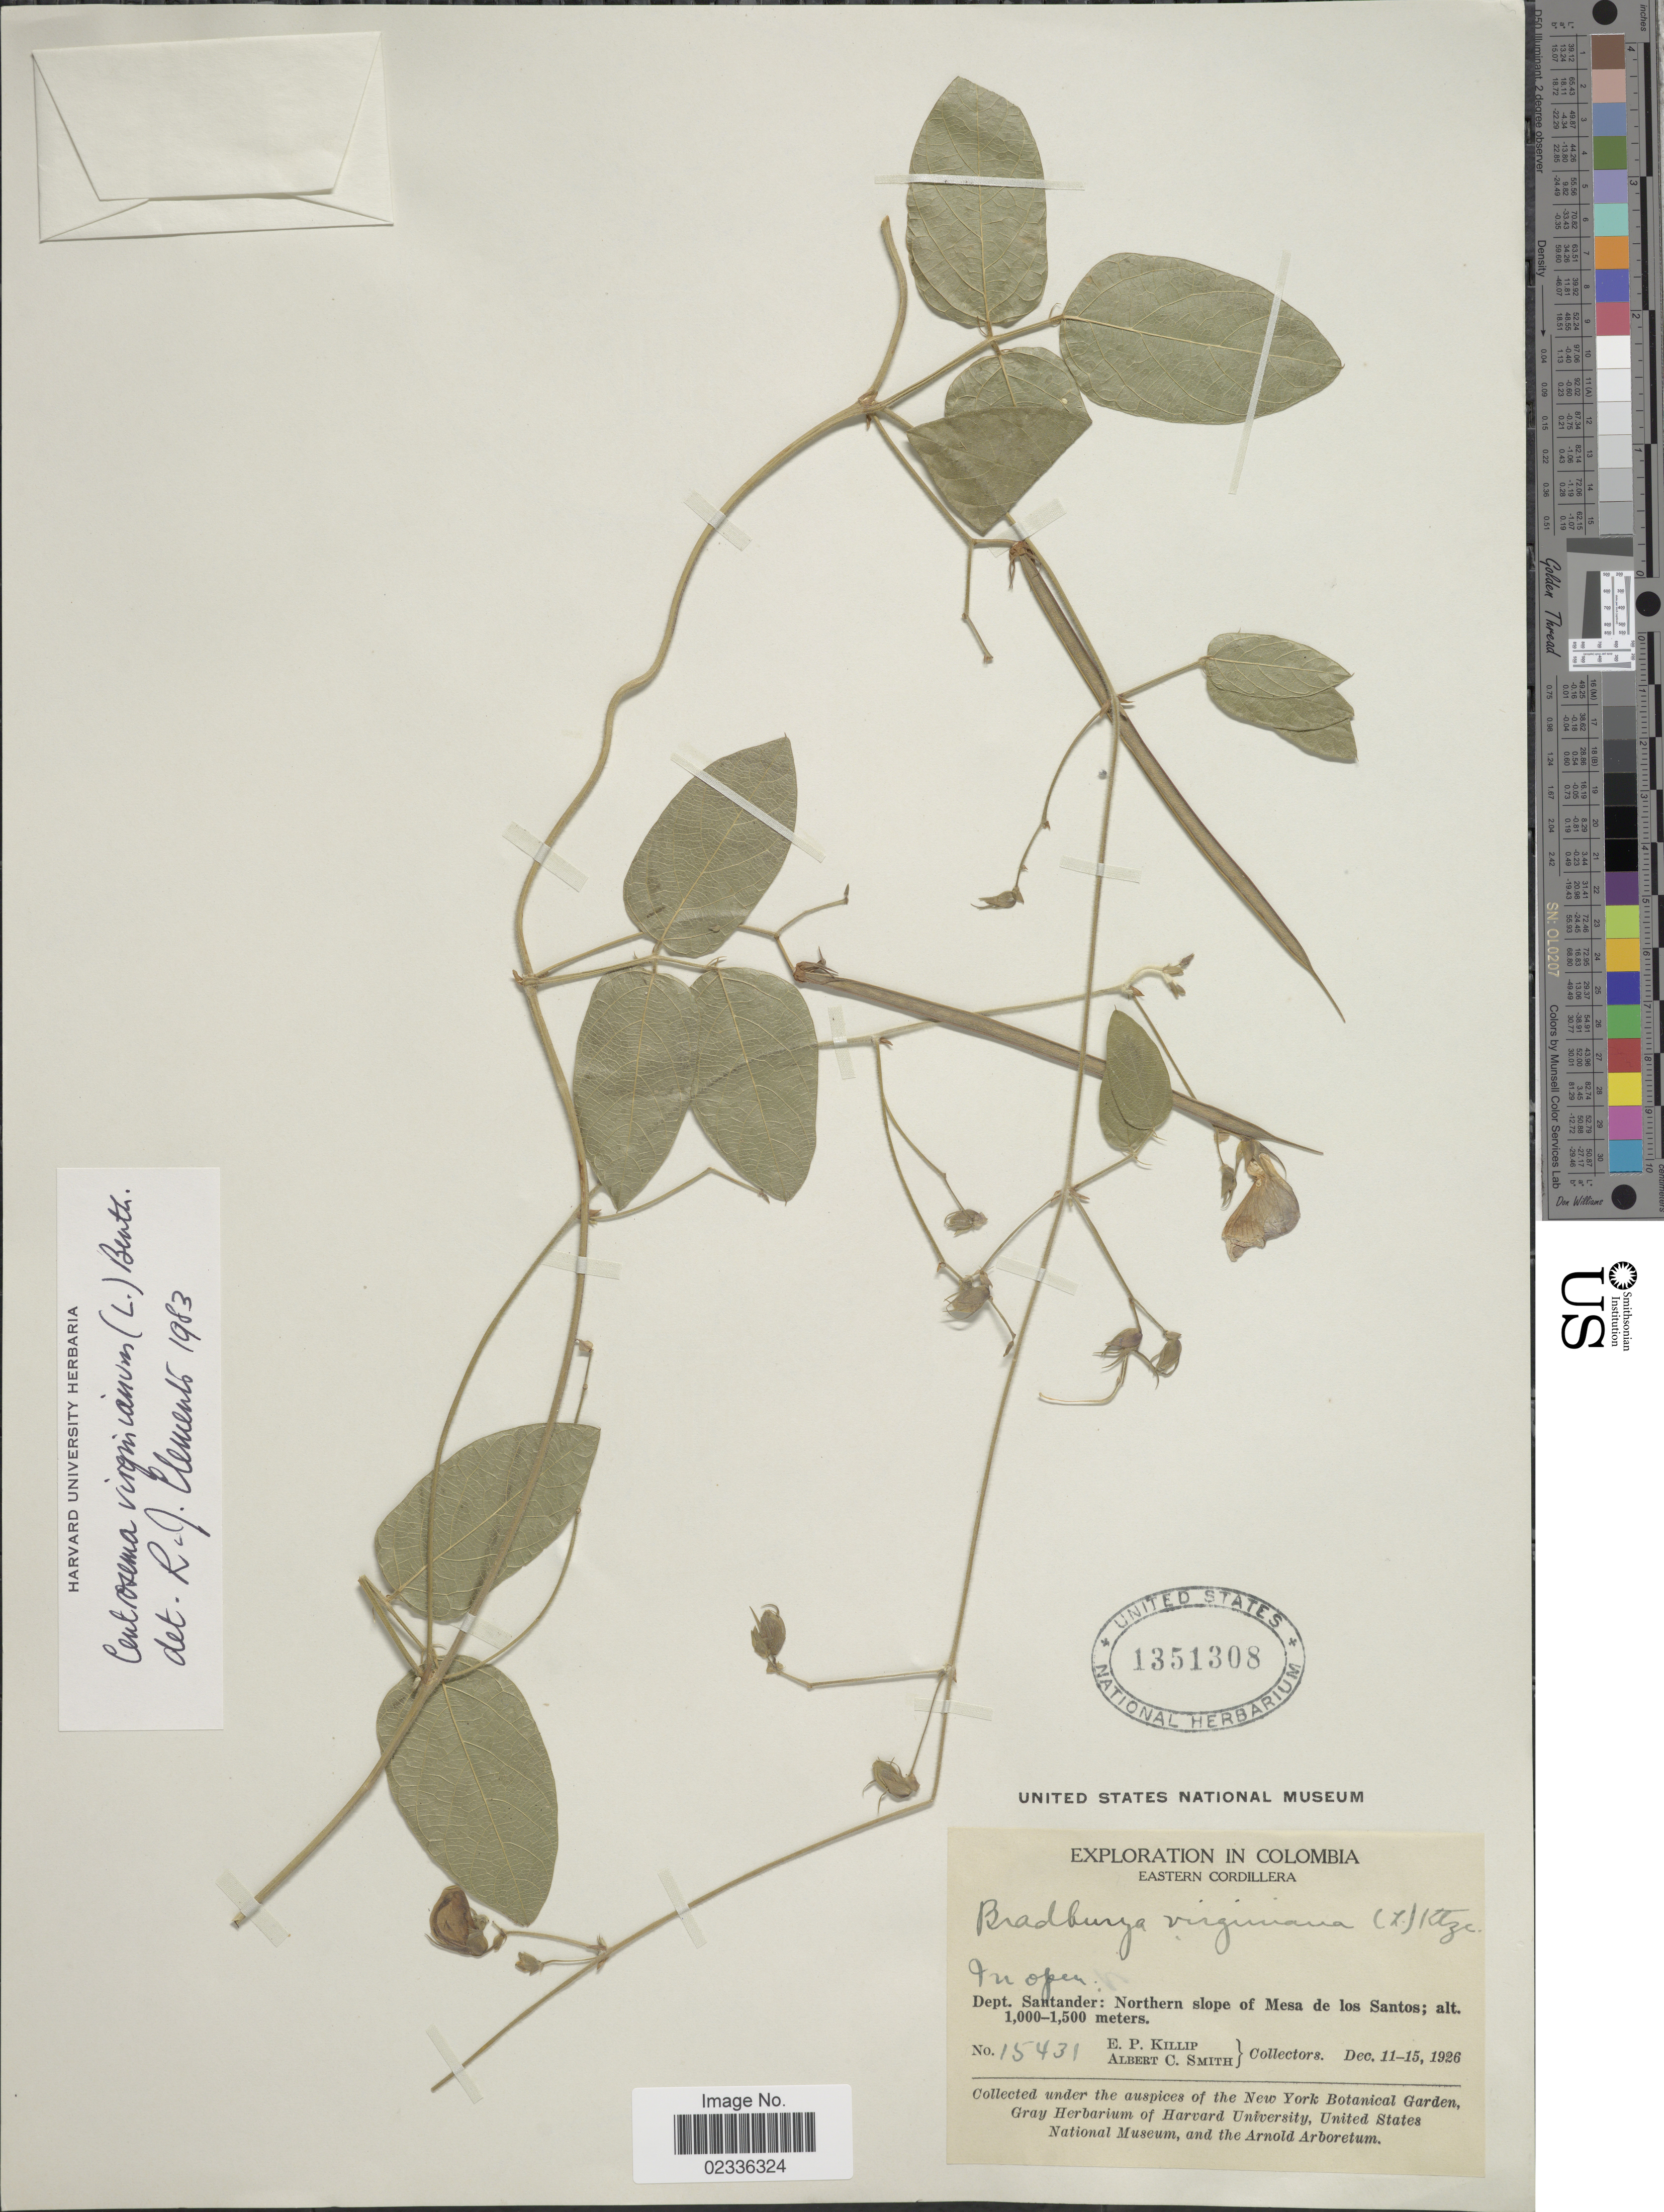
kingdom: Plantae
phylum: Tracheophyta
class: Magnoliopsida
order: Fabales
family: Fabaceae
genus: Centrosema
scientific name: Centrosema virginianum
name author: (L.) Benth.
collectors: E. P. Killip & A. C. Smith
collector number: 15431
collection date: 1926-12-11/1926-12-15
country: Colombia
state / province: Santander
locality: Eastern Cordillera, Northern slope of Mesa de los Santos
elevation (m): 1000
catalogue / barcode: US 1351308